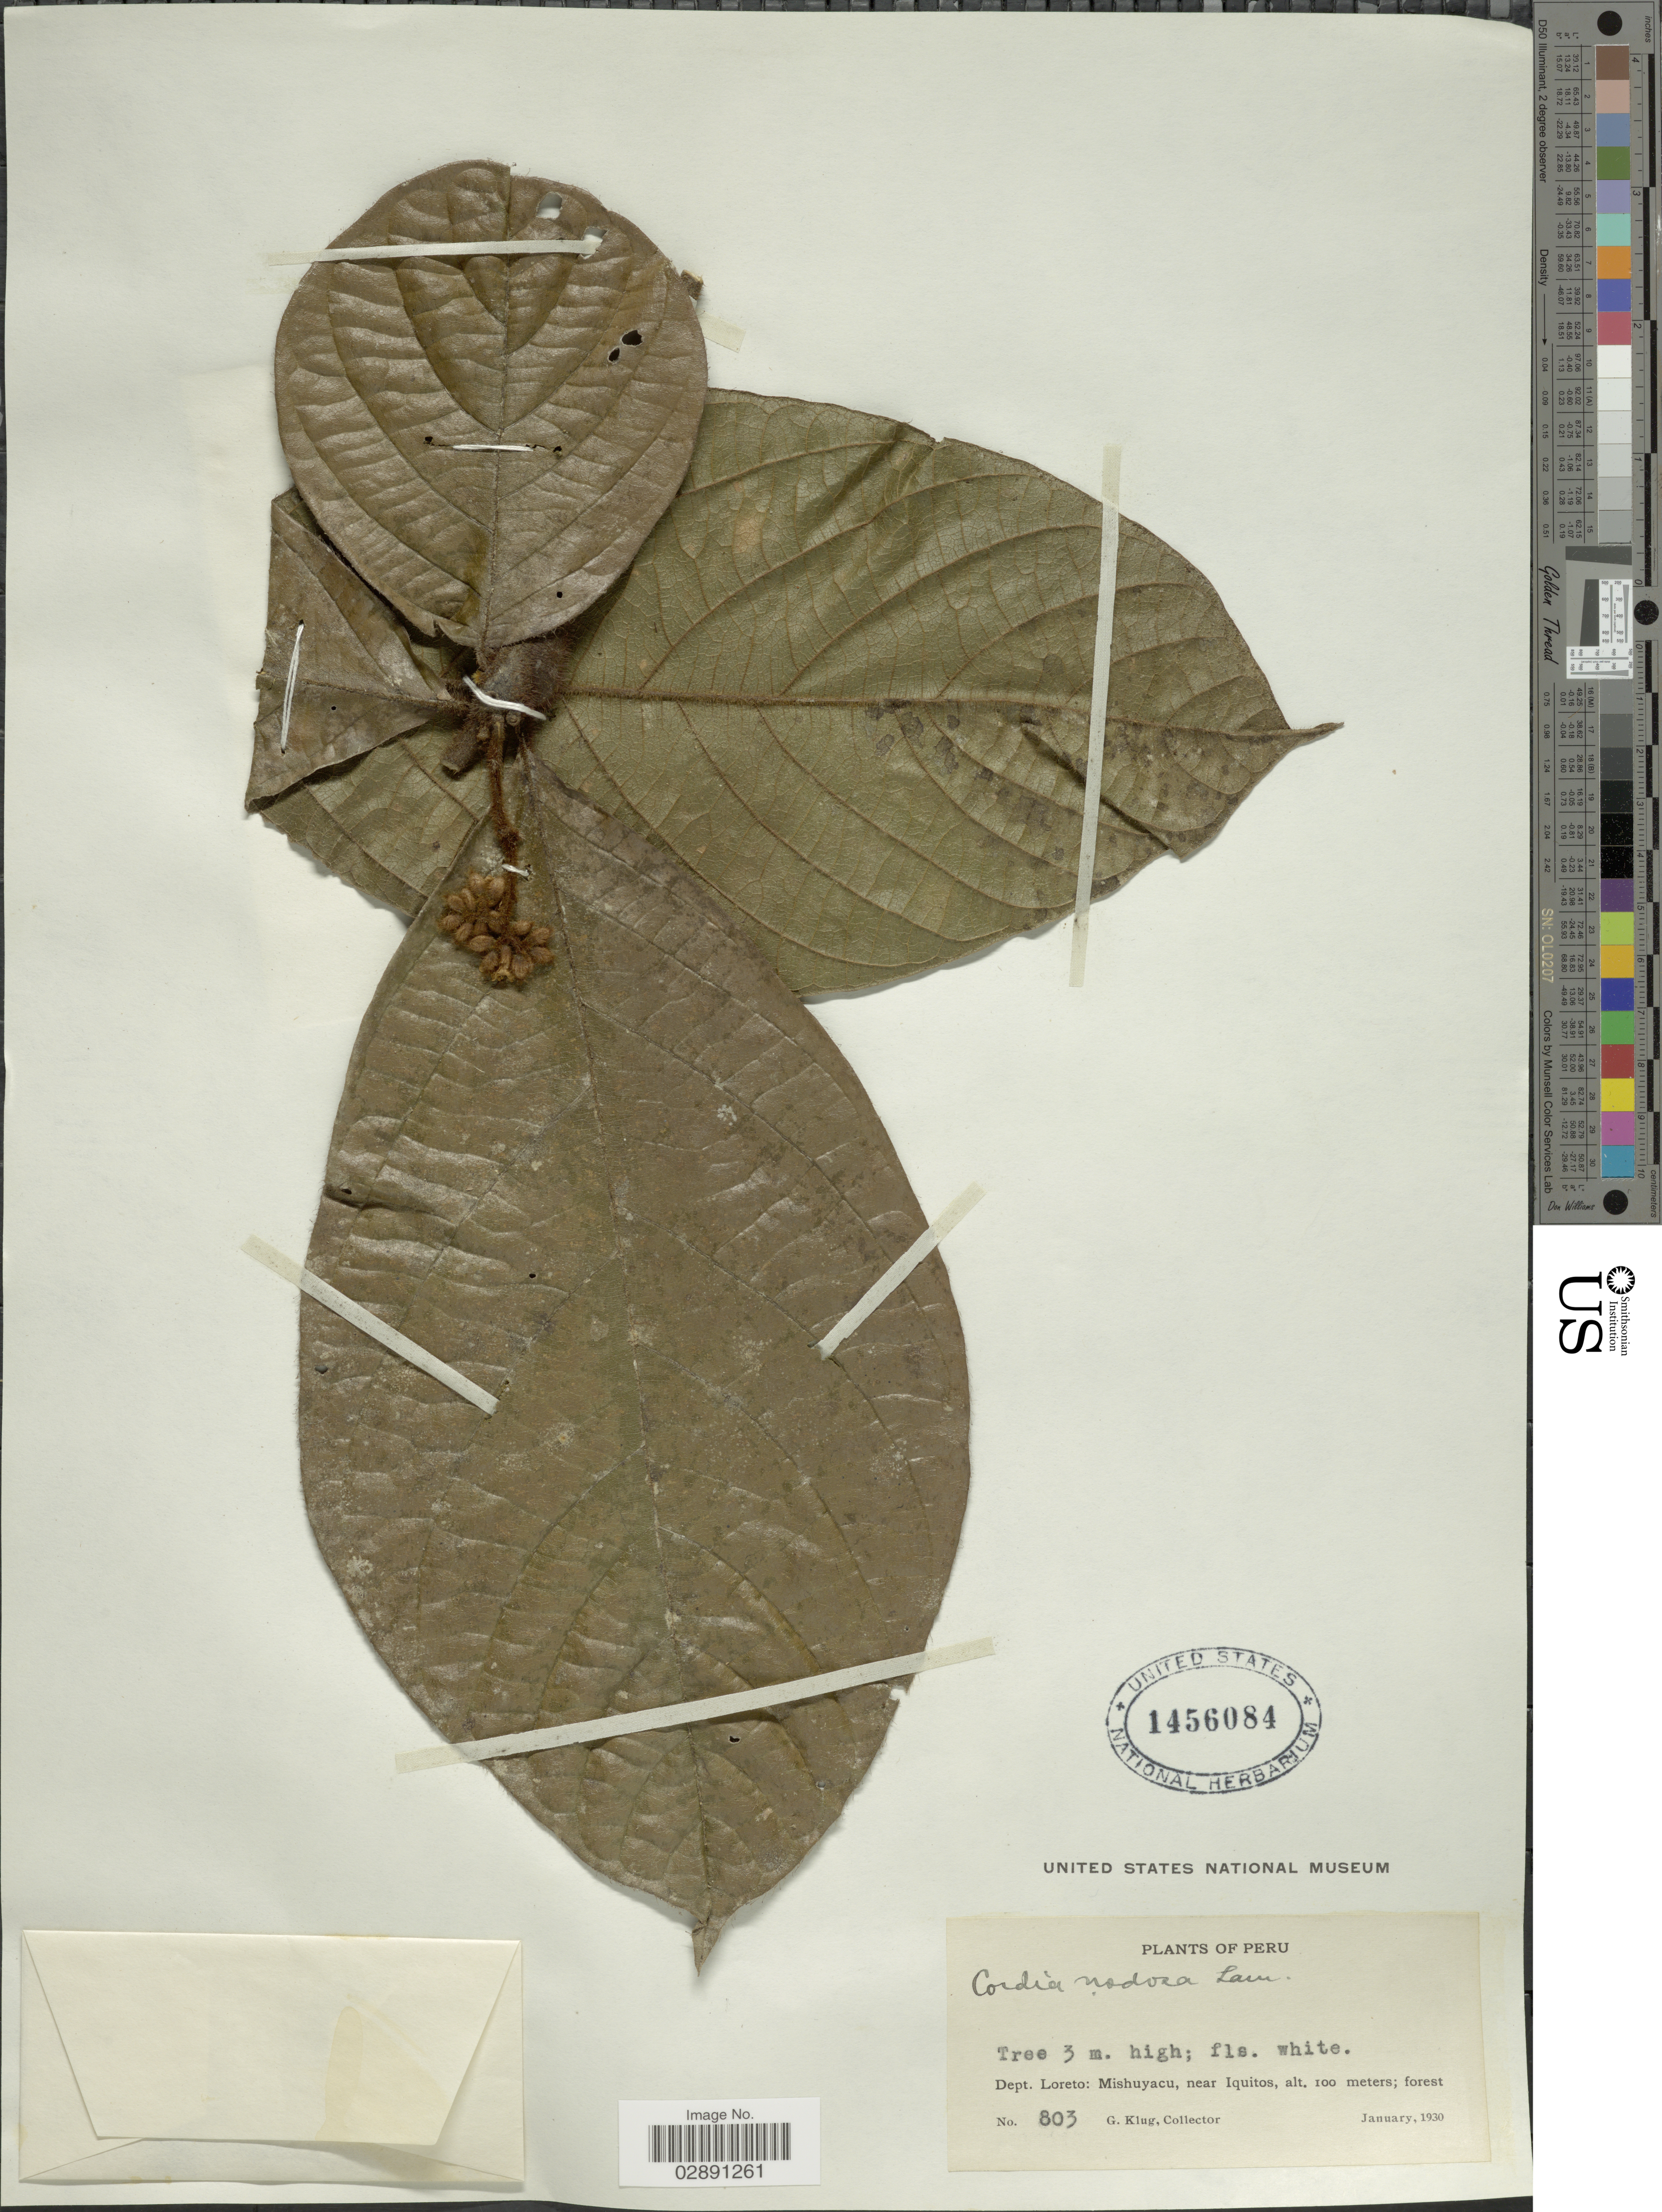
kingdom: Plantae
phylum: Tracheophyta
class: Magnoliopsida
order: Boraginales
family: Cordiaceae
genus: Cordia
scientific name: Cordia nodosa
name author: Lam.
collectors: G. Klug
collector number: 803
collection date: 1930-01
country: Peru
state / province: Loreto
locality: Dept. Loreto: Mishuyacu, near Iquitos.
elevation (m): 100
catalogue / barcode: US 1456084